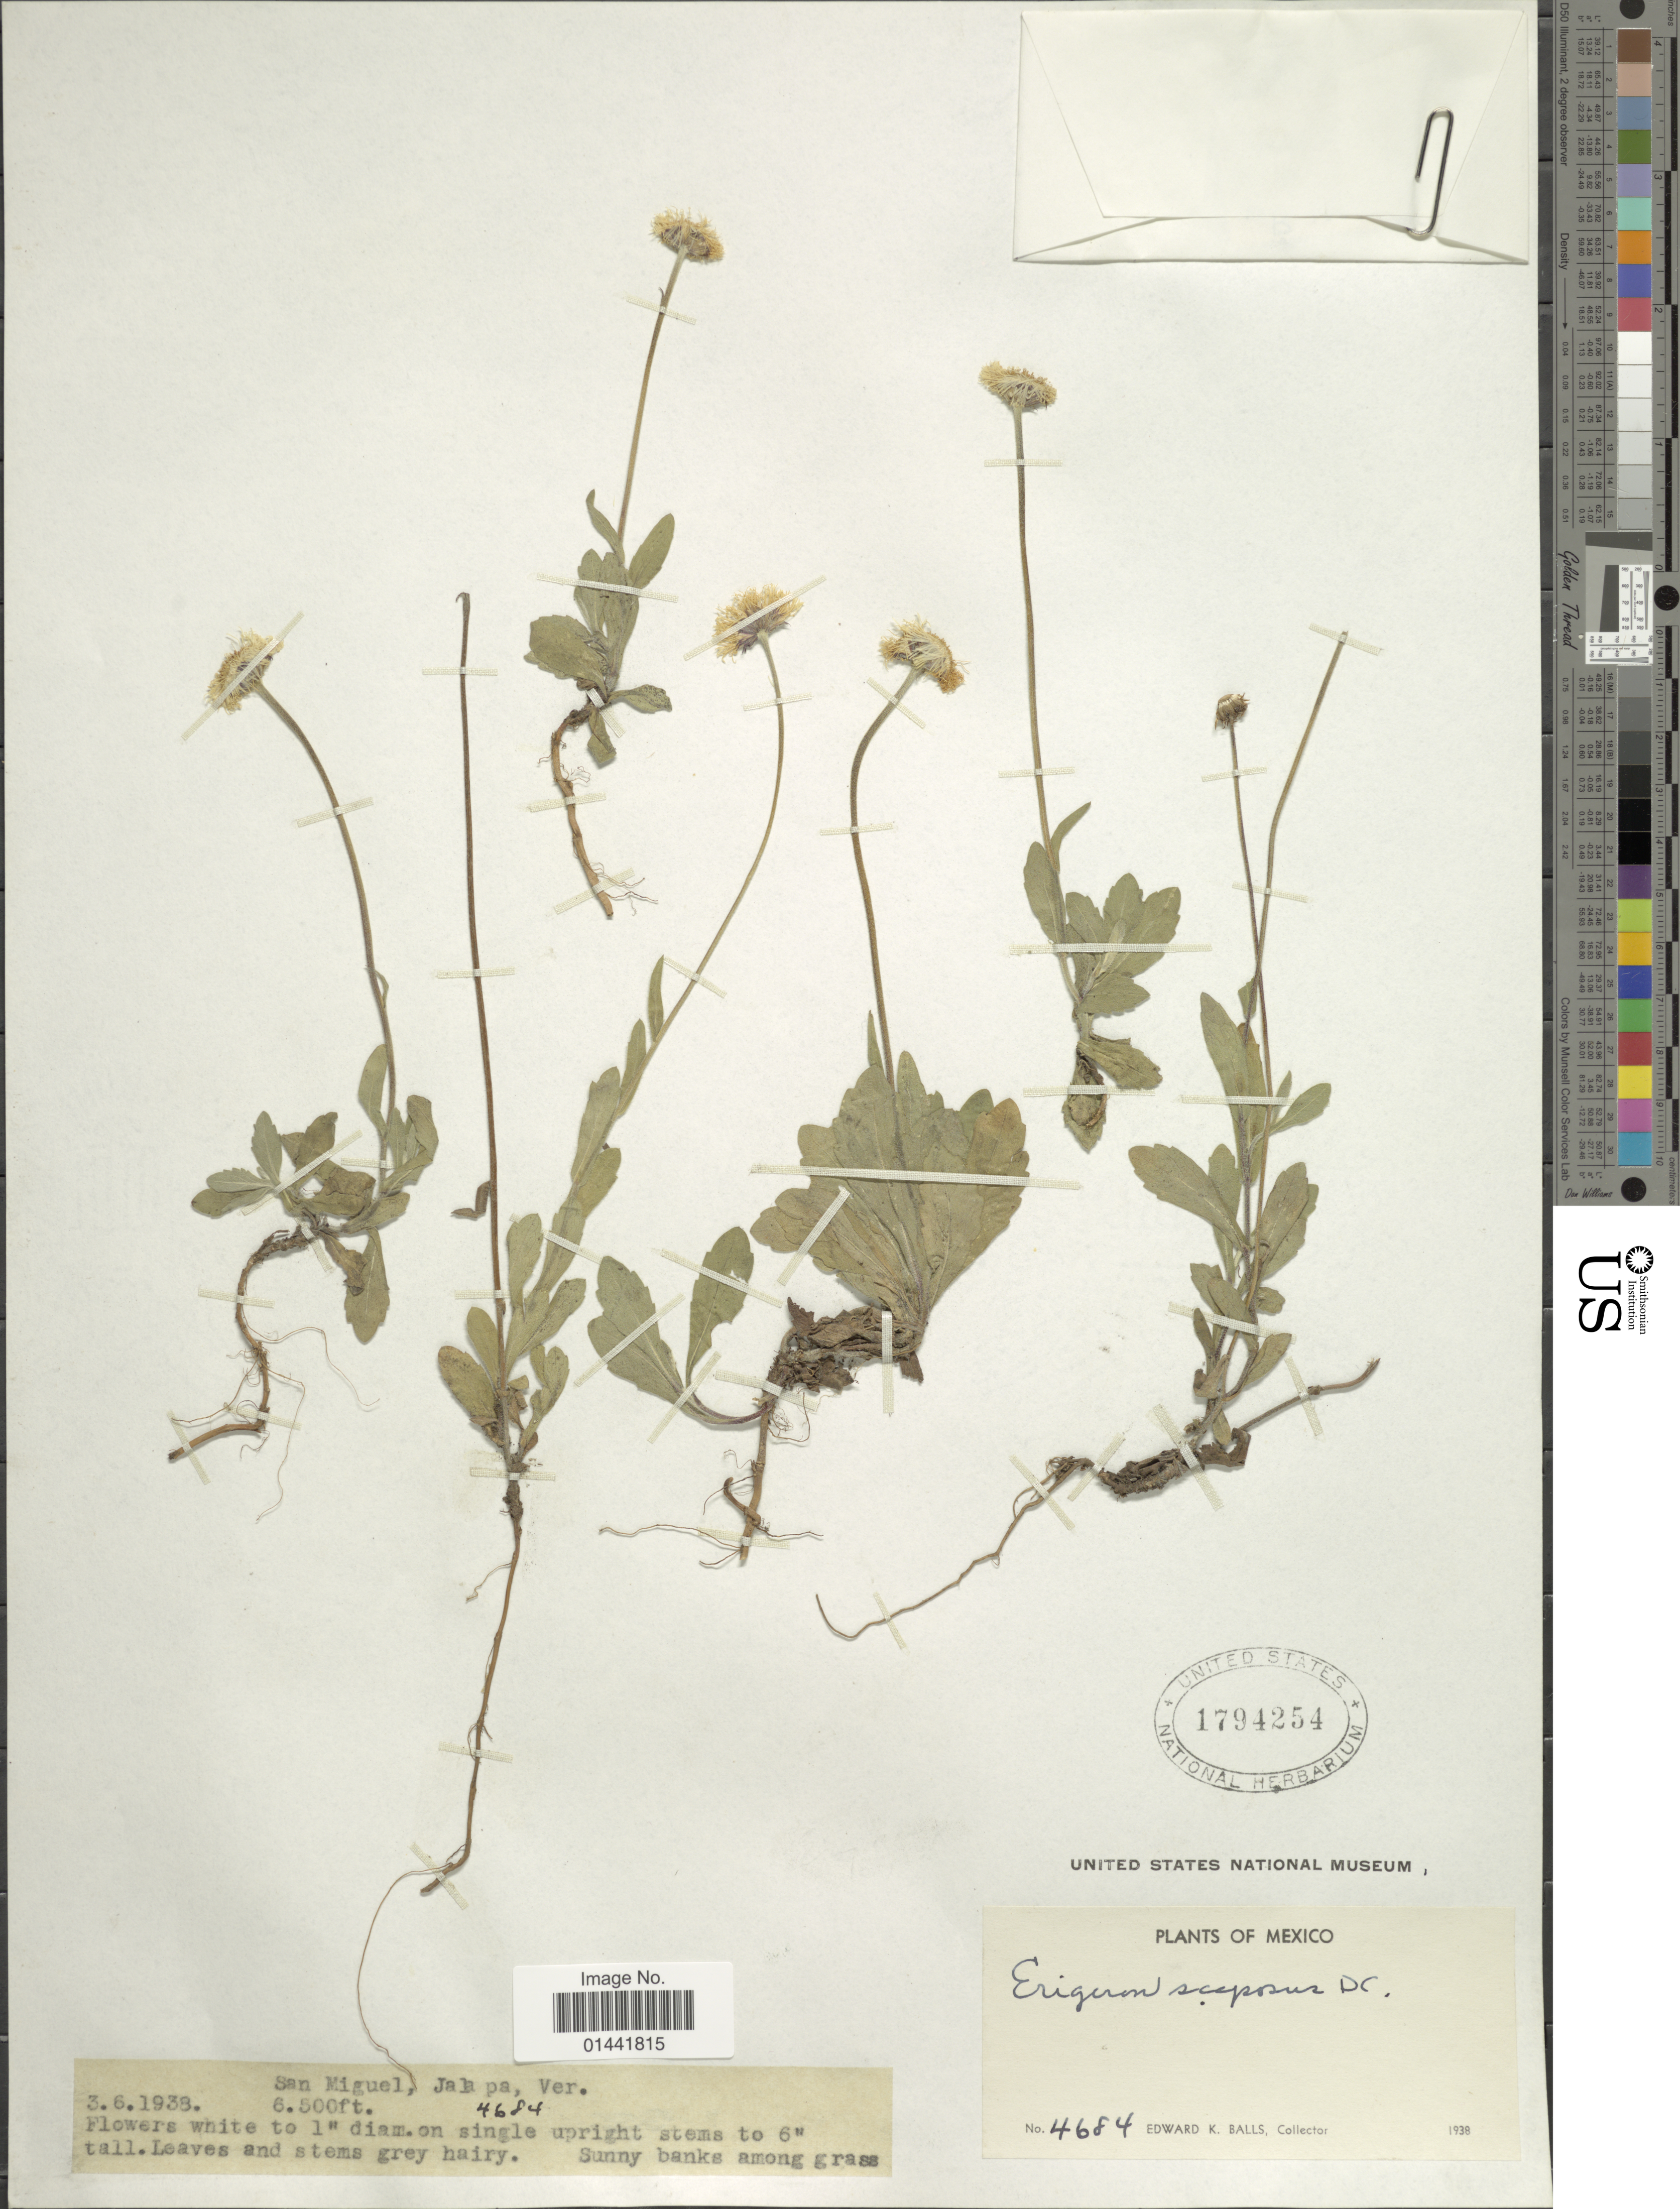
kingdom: Plantae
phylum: Tracheophyta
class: Magnoliopsida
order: Asterales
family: Asteraceae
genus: Erigeron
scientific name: Erigeron scaposus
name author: DC.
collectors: E. K. Balls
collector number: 4684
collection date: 1938-06-03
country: Mexico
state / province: Veracruz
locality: San Miguel, Jalapa, sunny banks among grass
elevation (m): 1981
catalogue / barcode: US 1794254